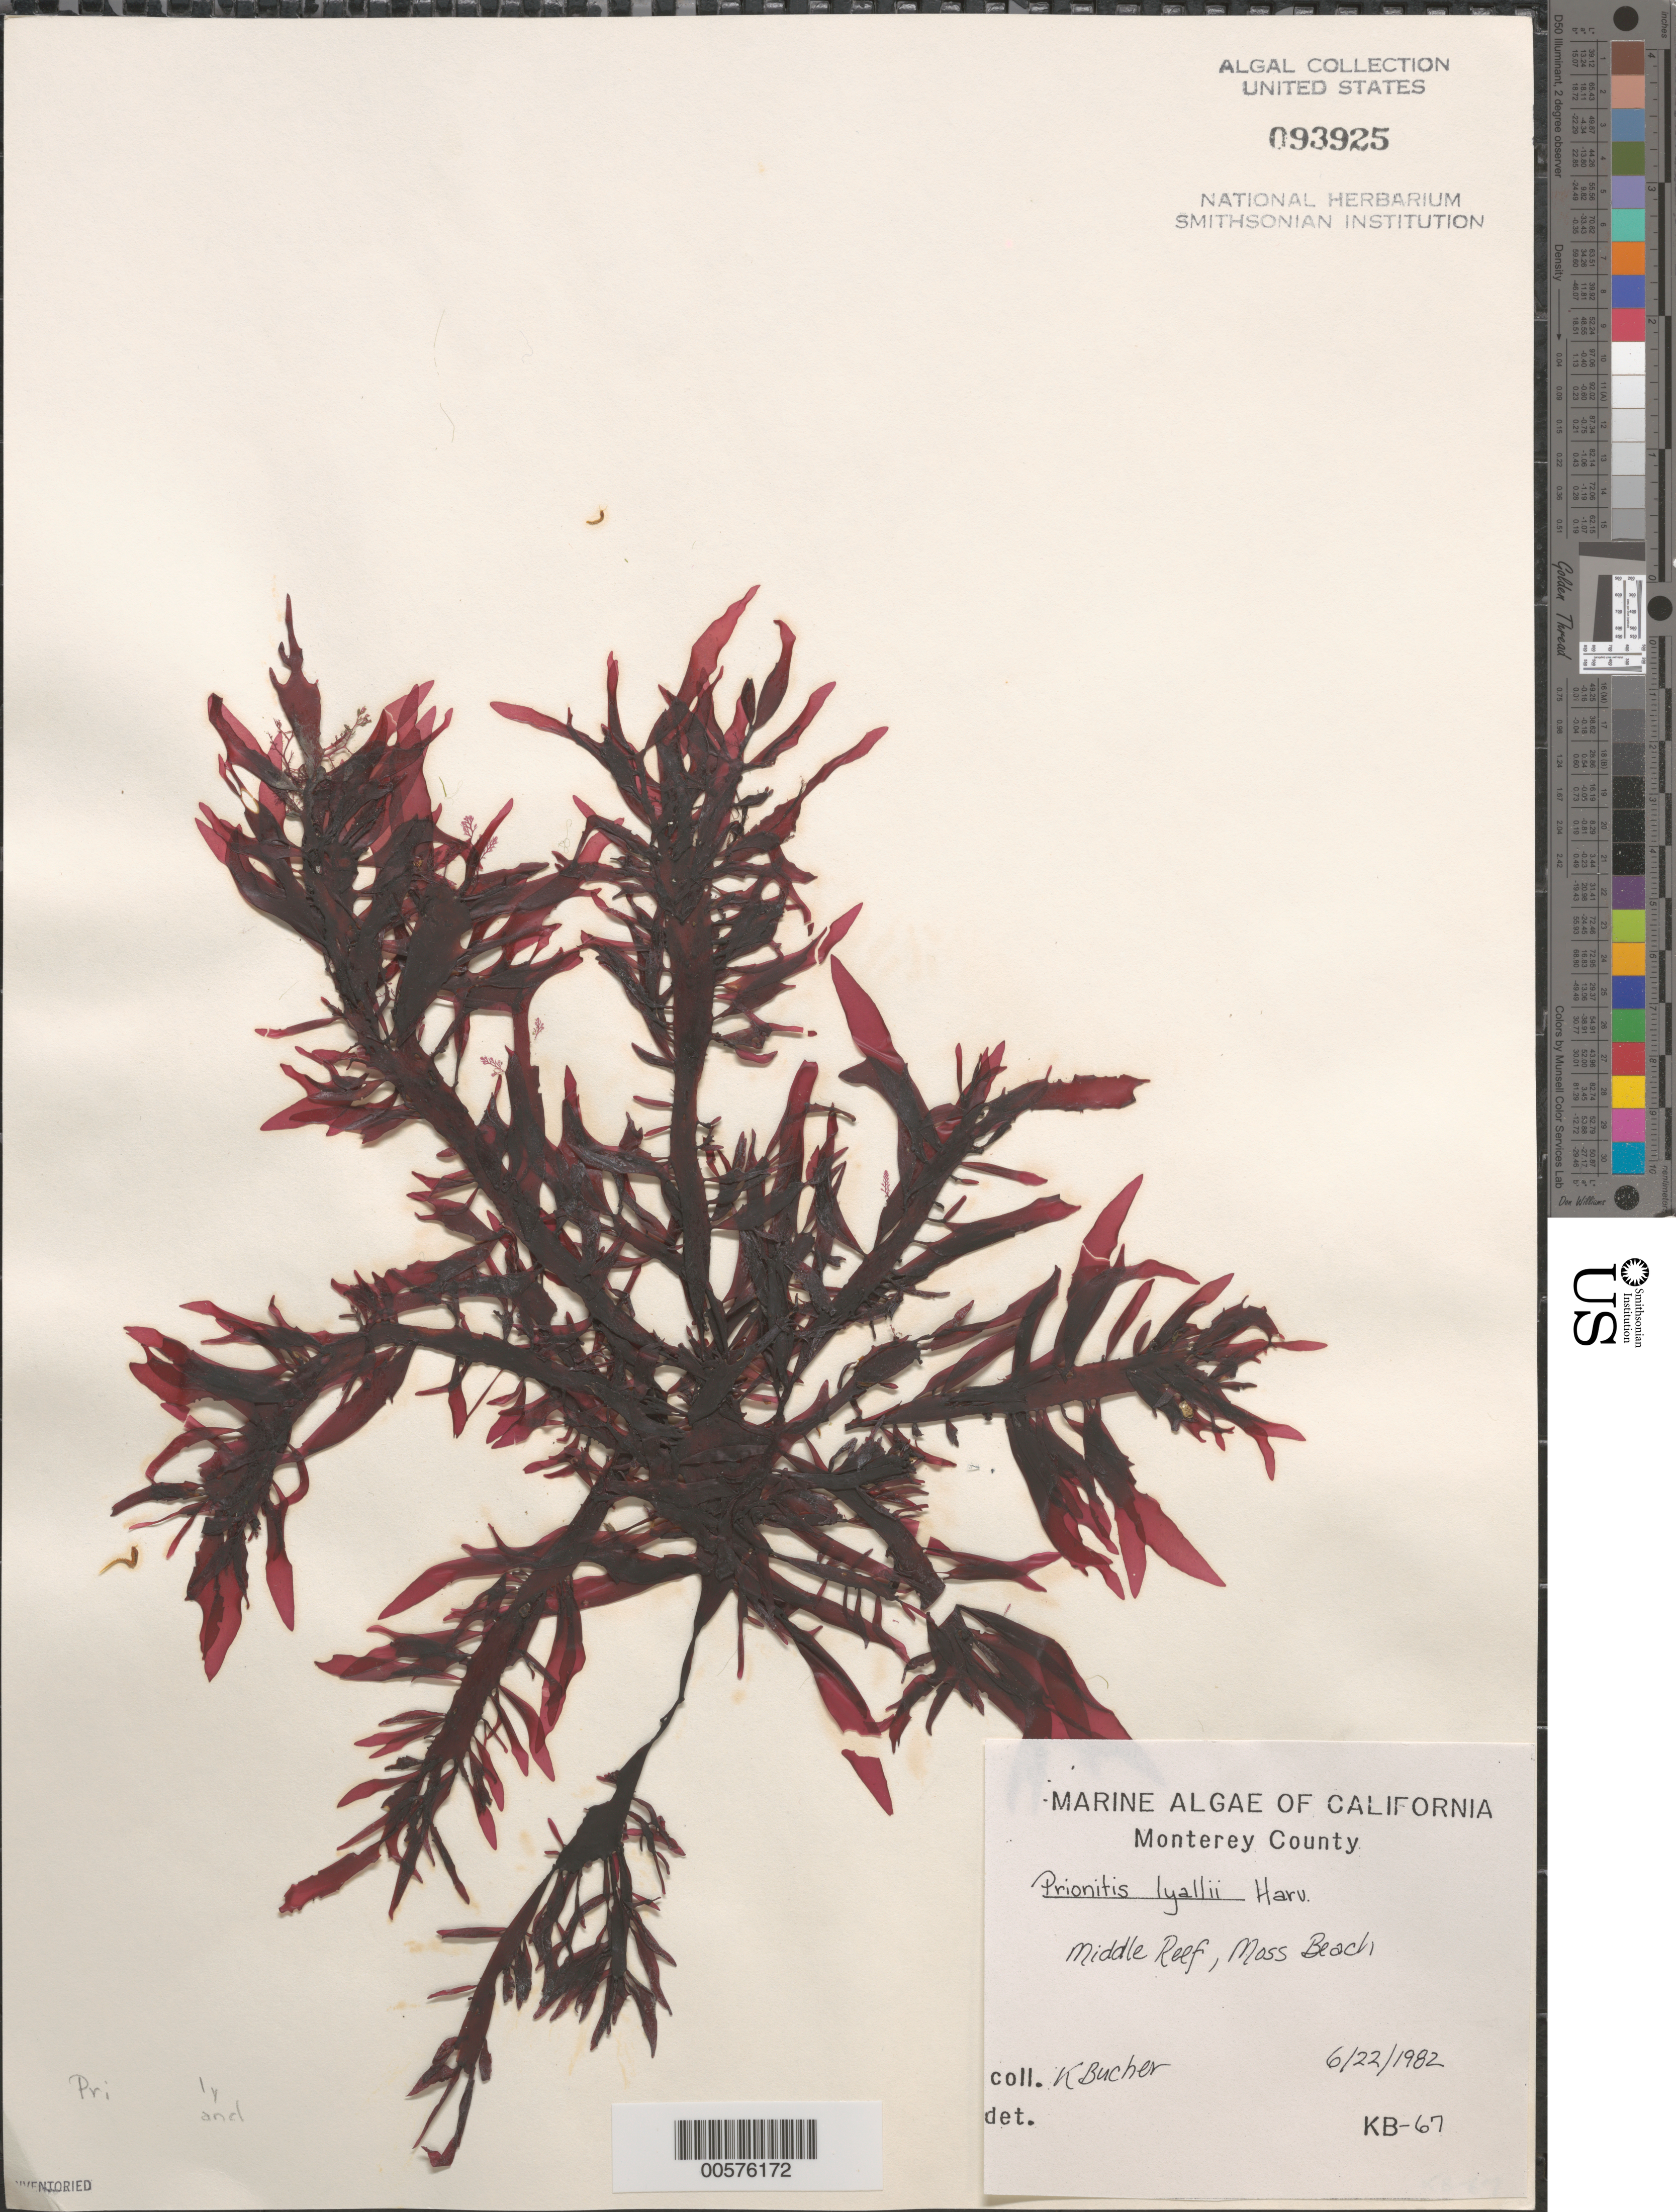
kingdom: Plantae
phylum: Rhodophyta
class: Florideophyceae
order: Cryptonemiales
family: Cryptonemiaceae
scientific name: Prionitis sternbergii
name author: (C. Agardh) J. Agardh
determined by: Algae name updating Project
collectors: K. E. Bucher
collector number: Kb-67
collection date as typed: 22 Jun 1982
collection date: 1982-06-22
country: United States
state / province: California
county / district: Monterey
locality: Middle Reef of Moss Beach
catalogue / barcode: US 93925